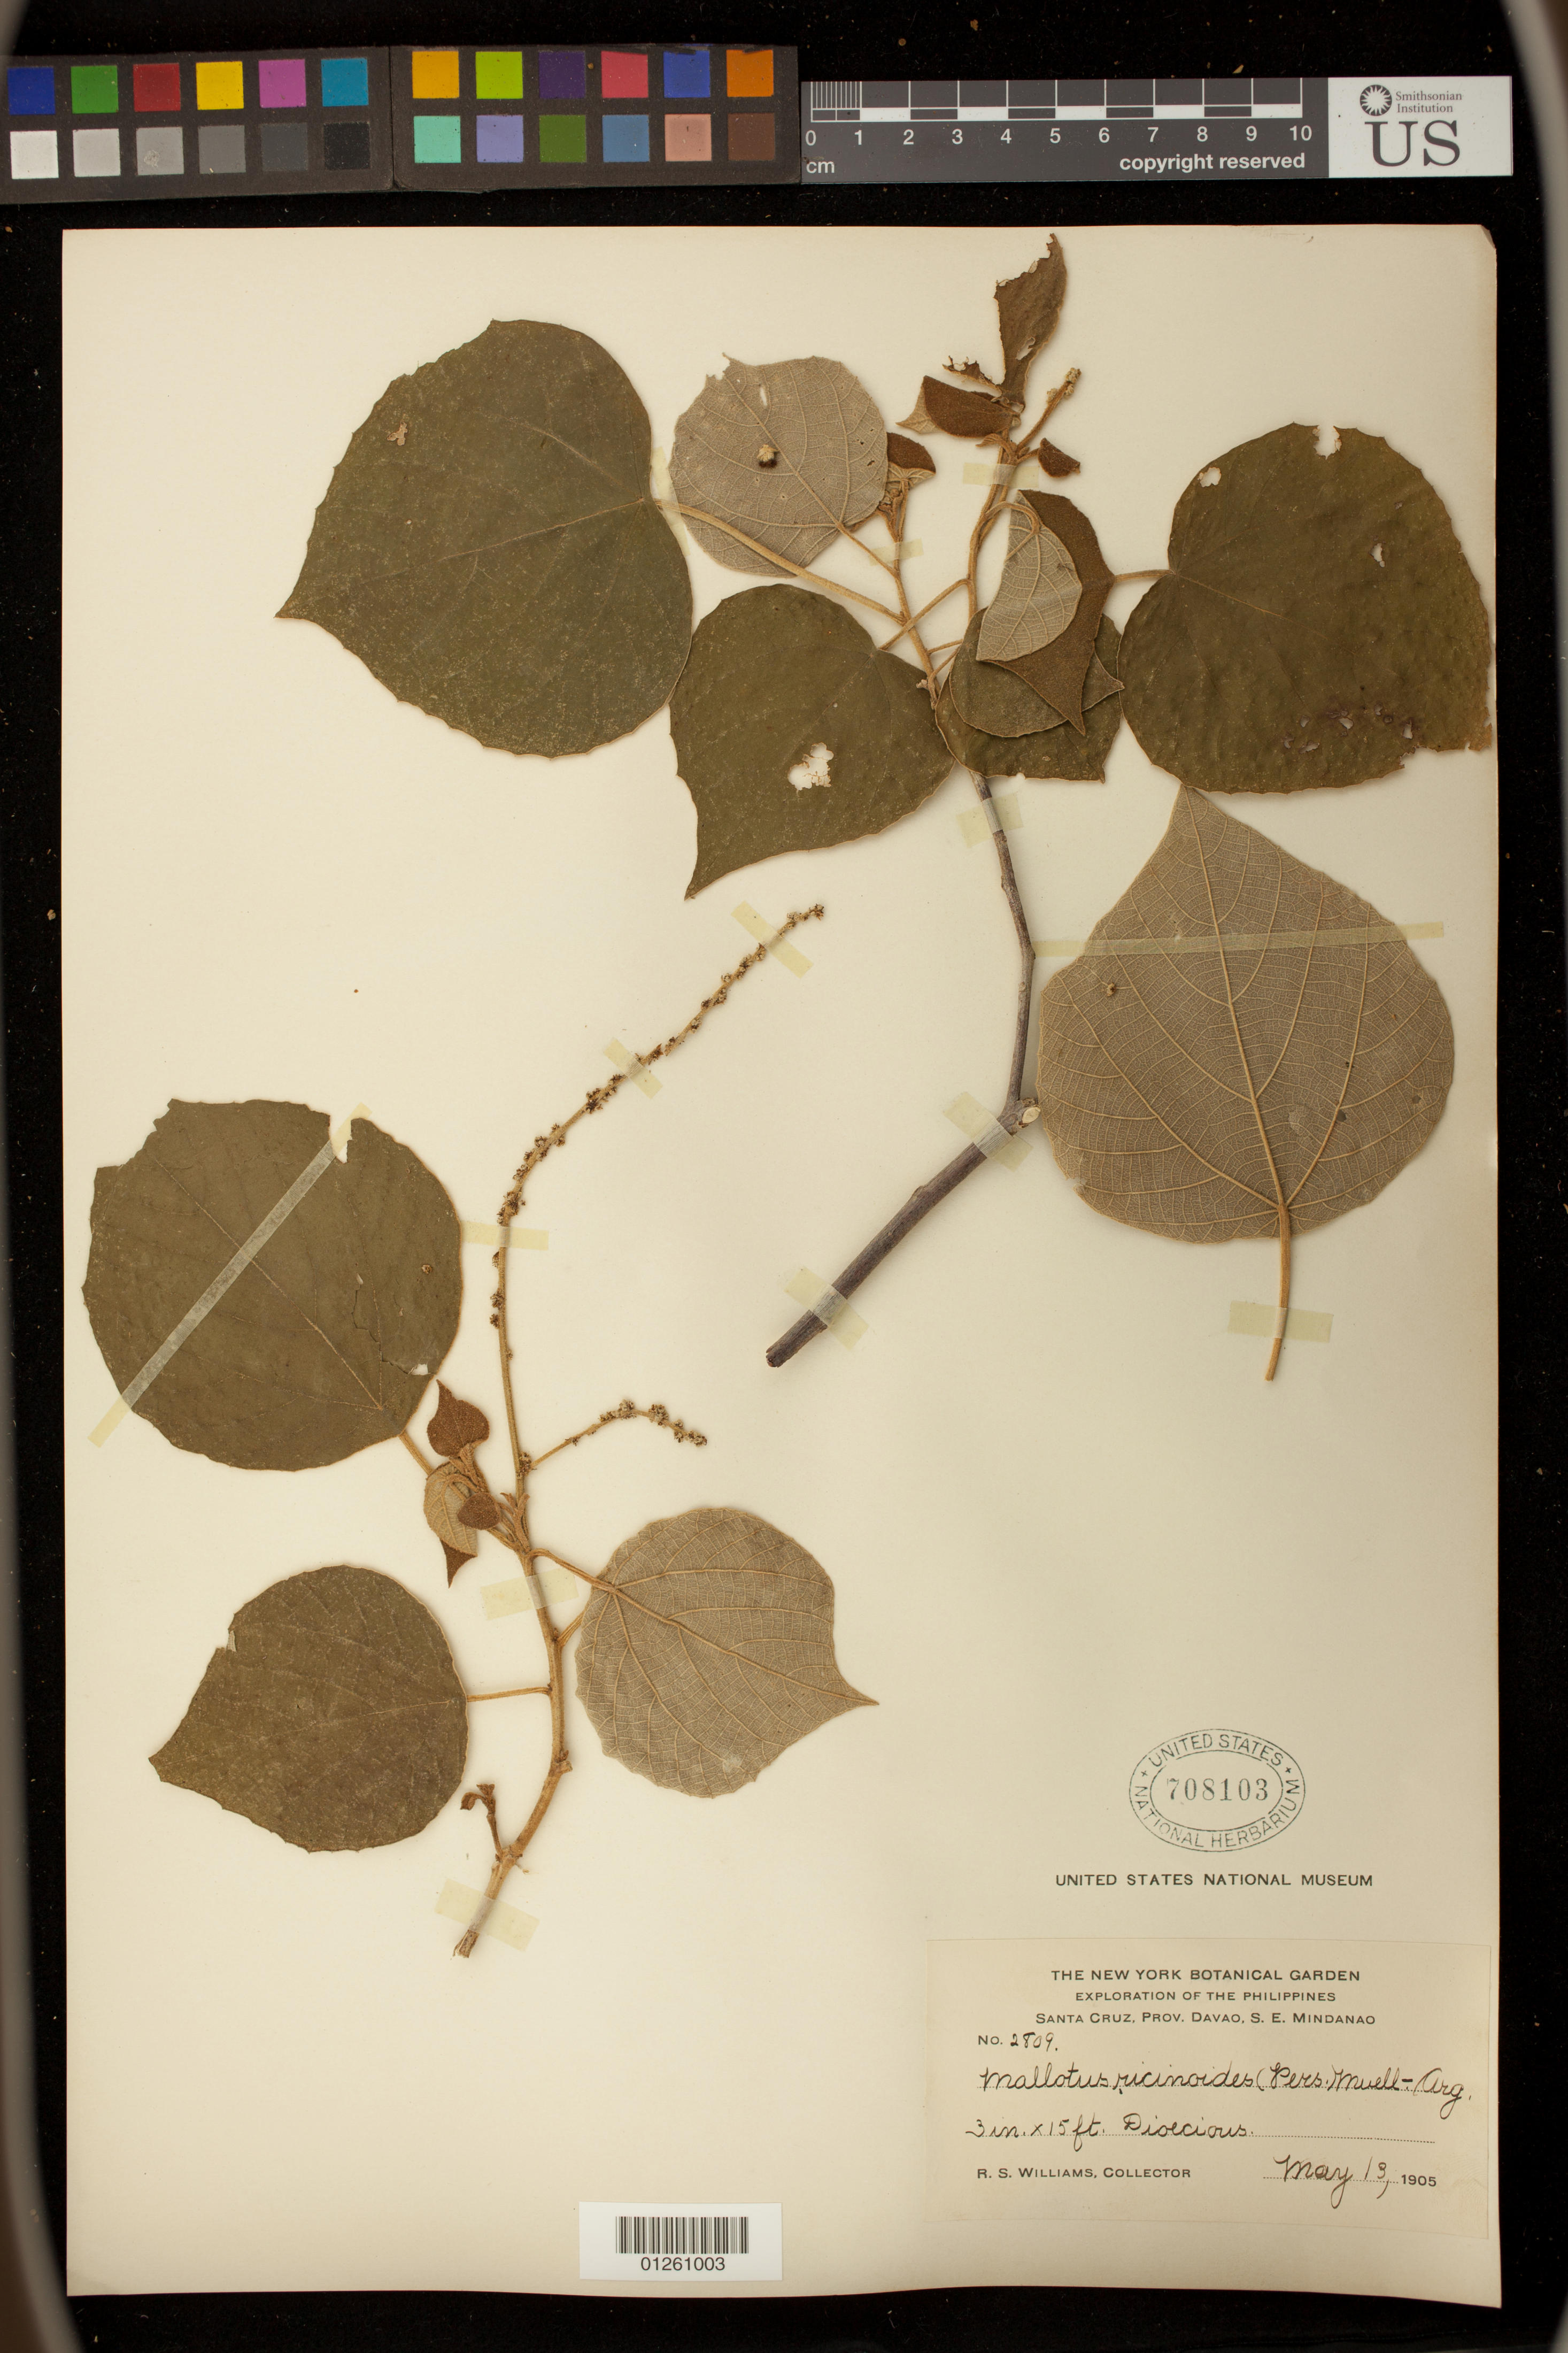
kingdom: Plantae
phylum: Tracheophyta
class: Magnoliopsida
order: Malpighiales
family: Euphorbiaceae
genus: Mallotus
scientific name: Mallotus ricinoides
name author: (Pers.) Müll. Arg.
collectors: R. S. Williams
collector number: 2809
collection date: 1905-05-13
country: Philippines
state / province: Davao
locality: Santa Cruz, S. E. Mindanao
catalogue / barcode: US 708103